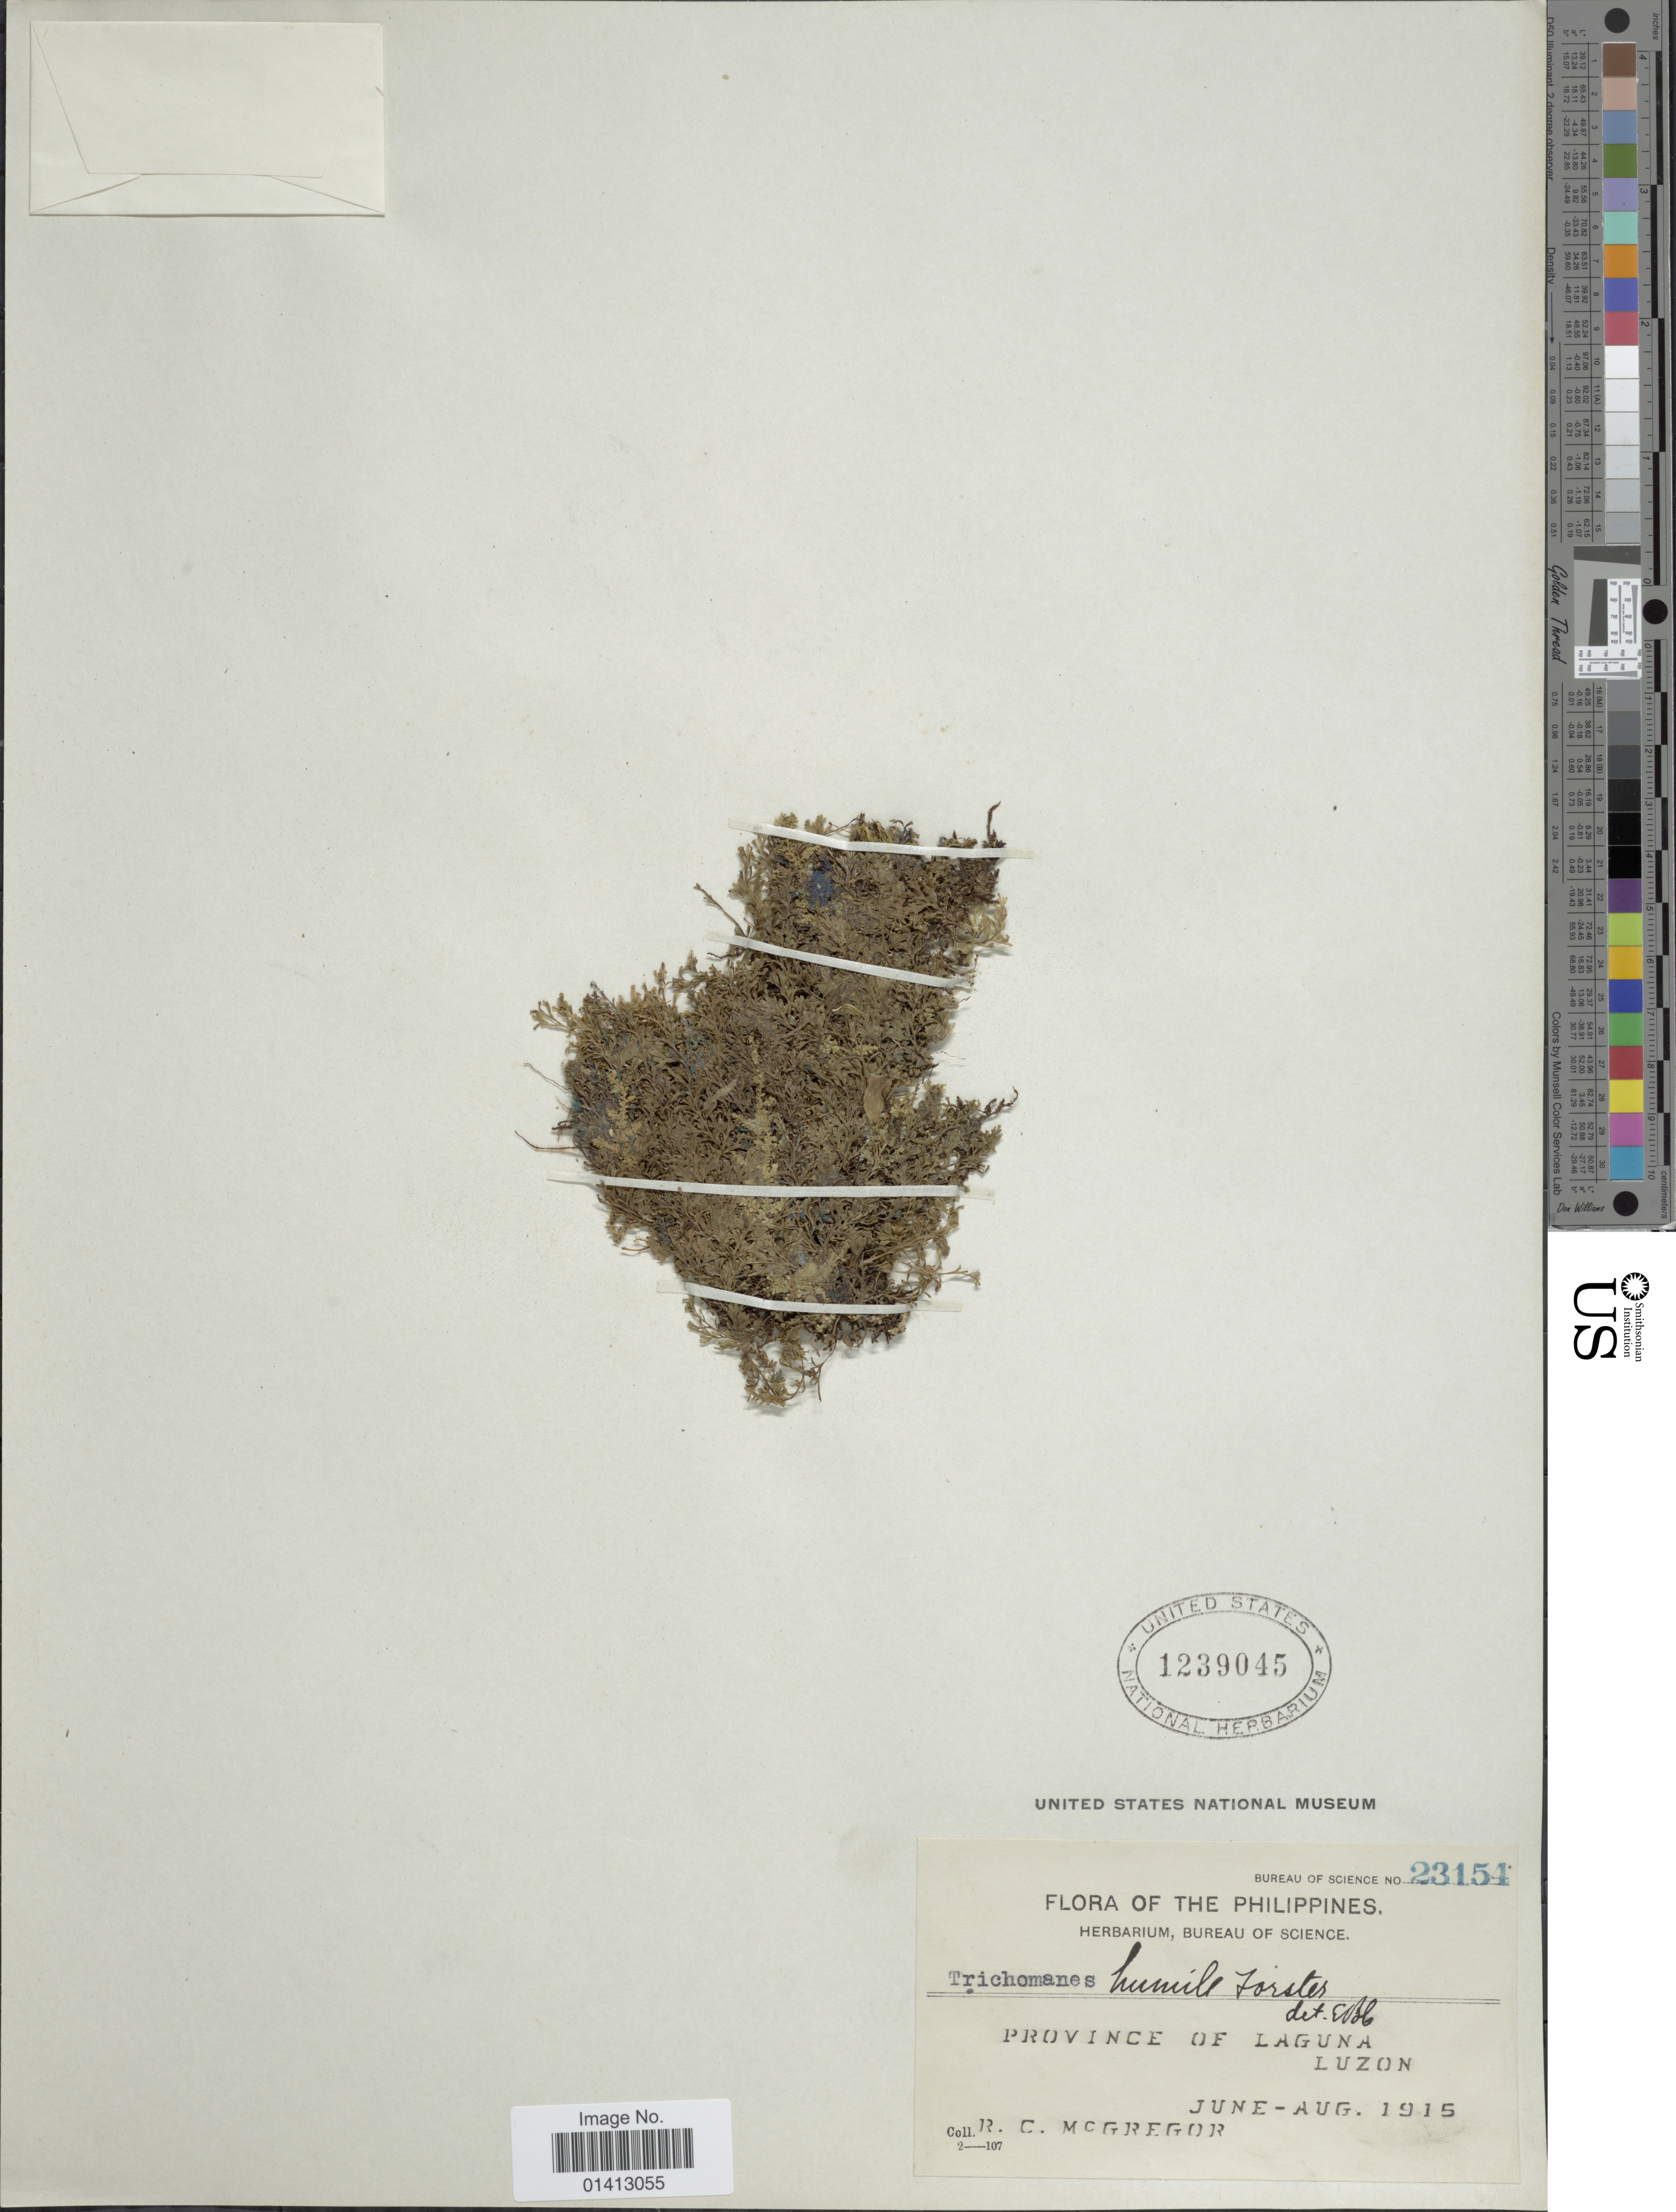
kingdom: Plantae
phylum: Tracheophyta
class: Polypodiopsida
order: Hymenophyllales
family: Hymenophyllaceae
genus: Crepidomanes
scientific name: Crepidomanes humilis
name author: (G. Forst.) Bosch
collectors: R. C. McGregor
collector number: Bureau of Science 23154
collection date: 1915-06/1915-08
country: Philippines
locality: Province of Laguna, Luzon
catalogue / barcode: US 1239045